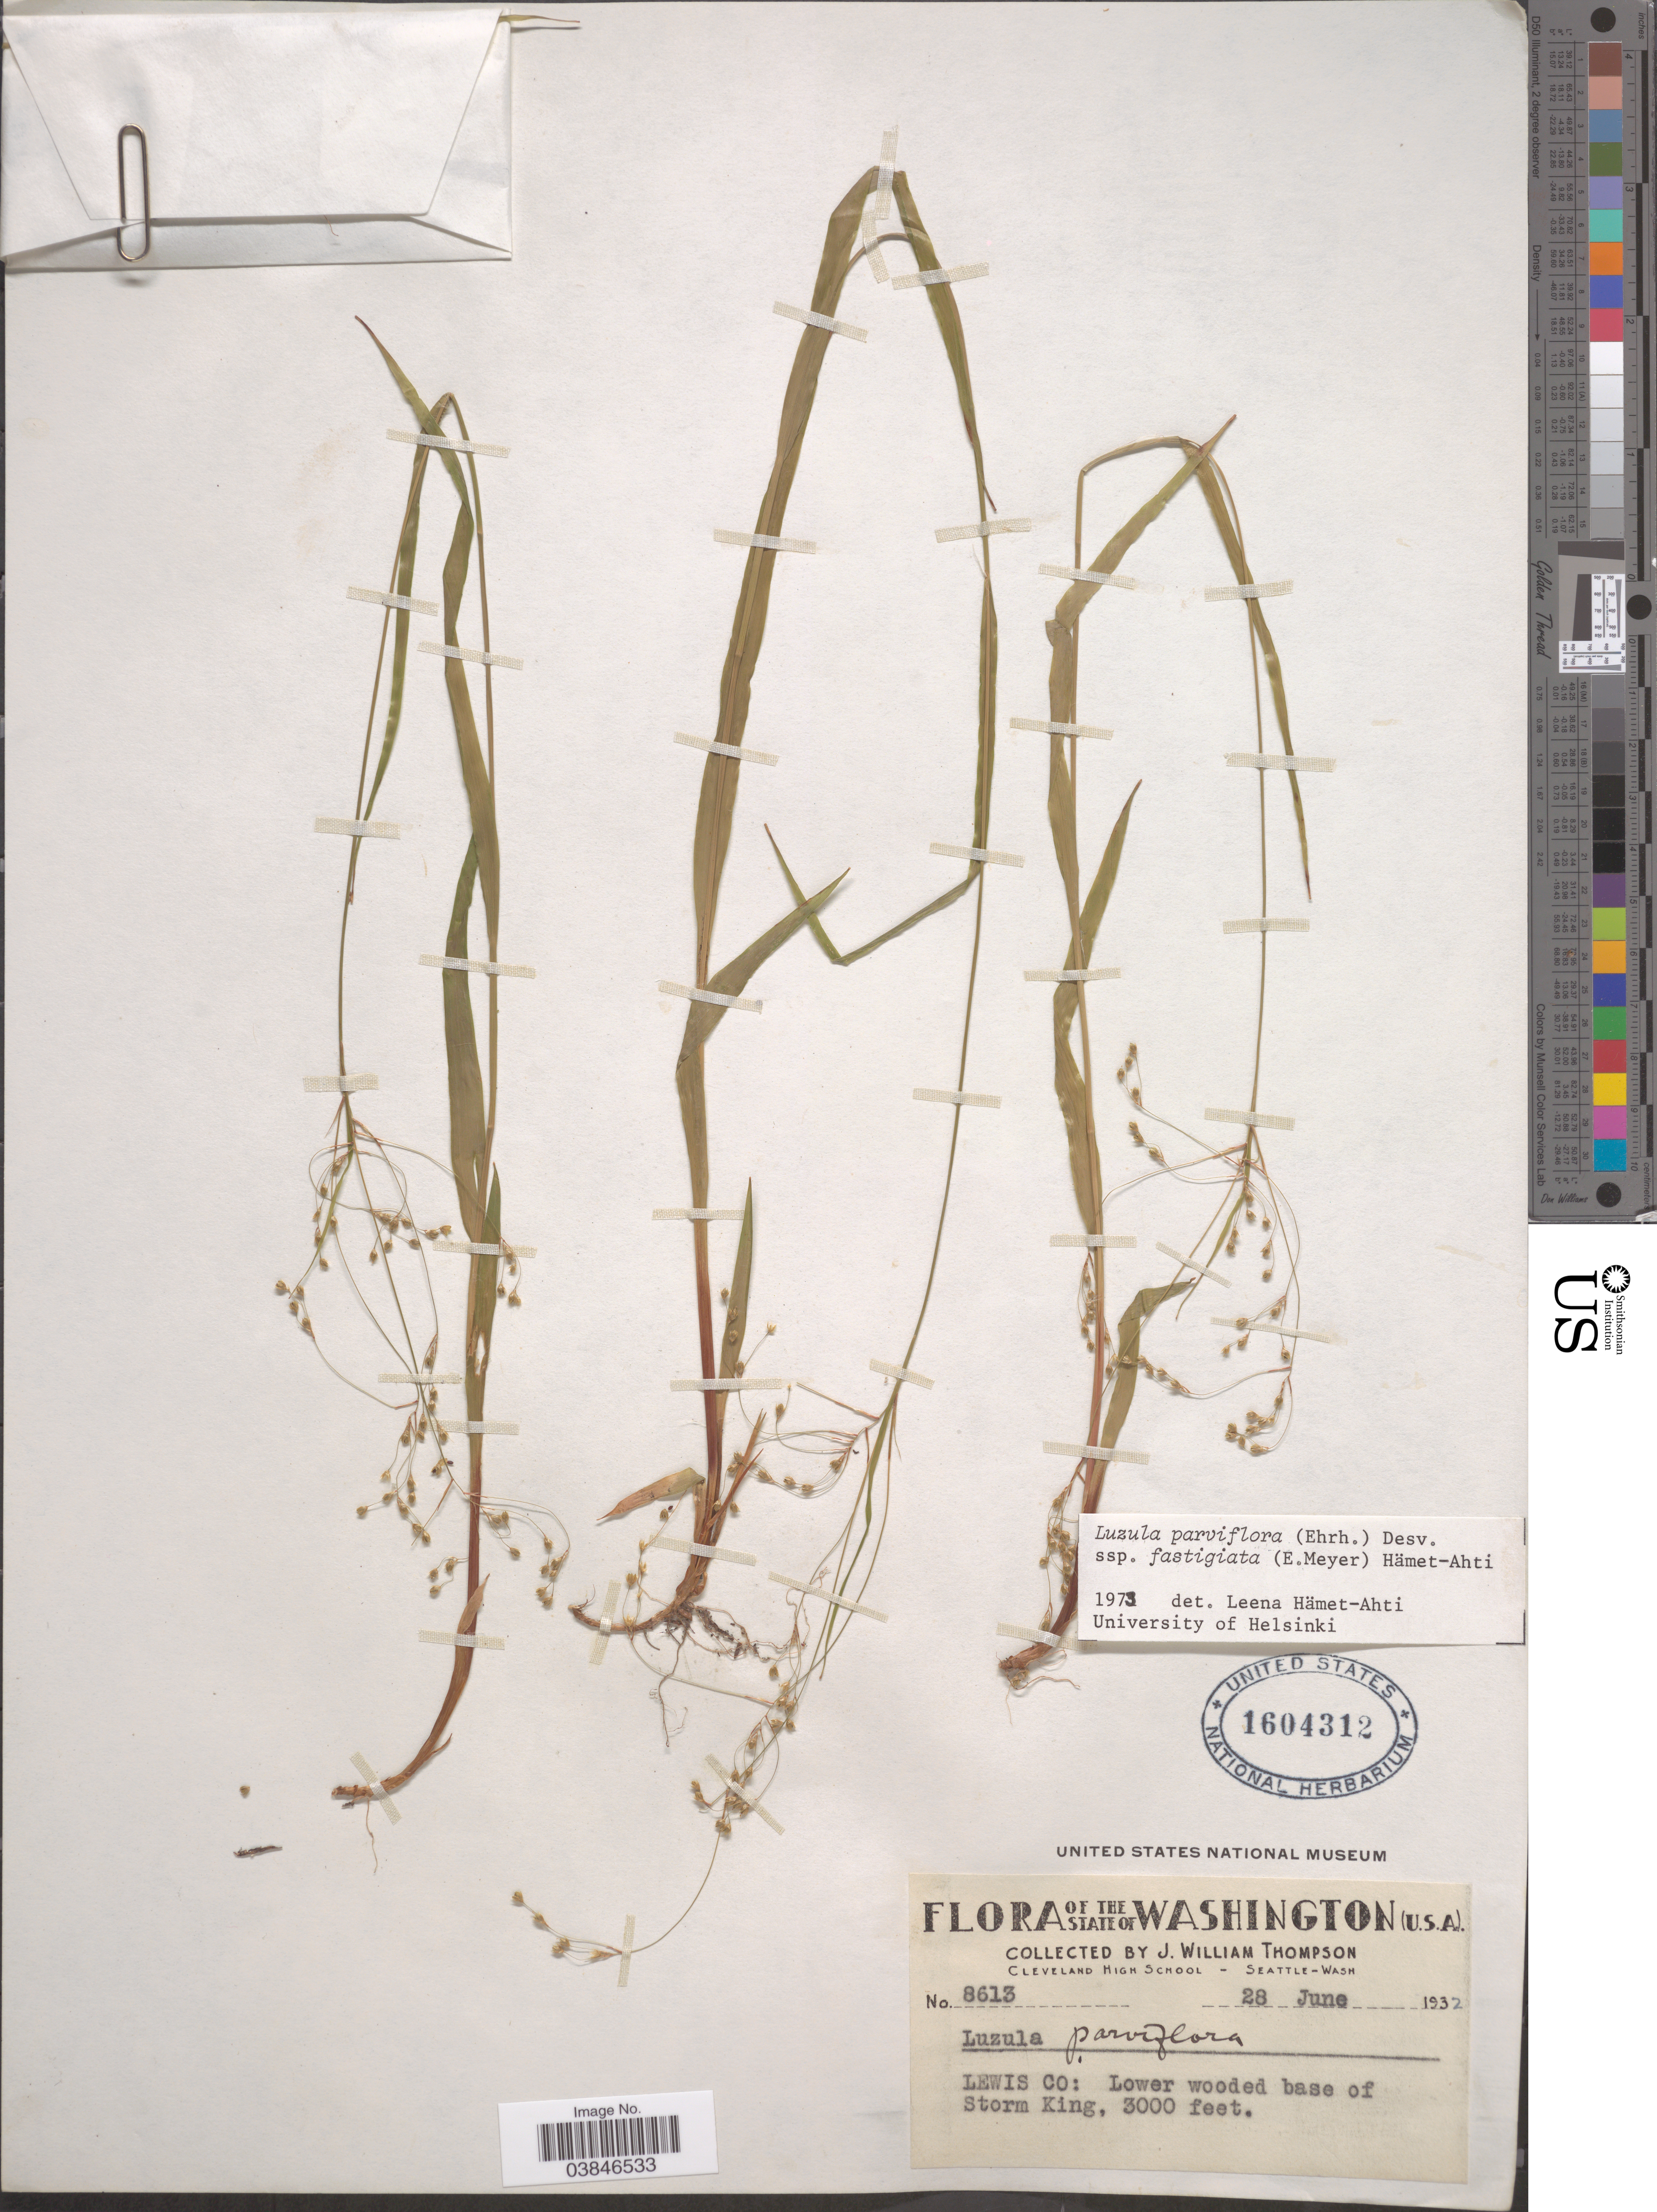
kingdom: Plantae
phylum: Tracheophyta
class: Liliopsida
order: Poales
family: Juncaceae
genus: Luzula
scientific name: Luzula parviflora subsp. fastigiata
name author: Buchenau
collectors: J. W. Thompson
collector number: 8613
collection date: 1932-06-28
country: United States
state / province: Washington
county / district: Lewis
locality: Lewis Co: Lower wooded base of Storm King.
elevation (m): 914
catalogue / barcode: US 1604312